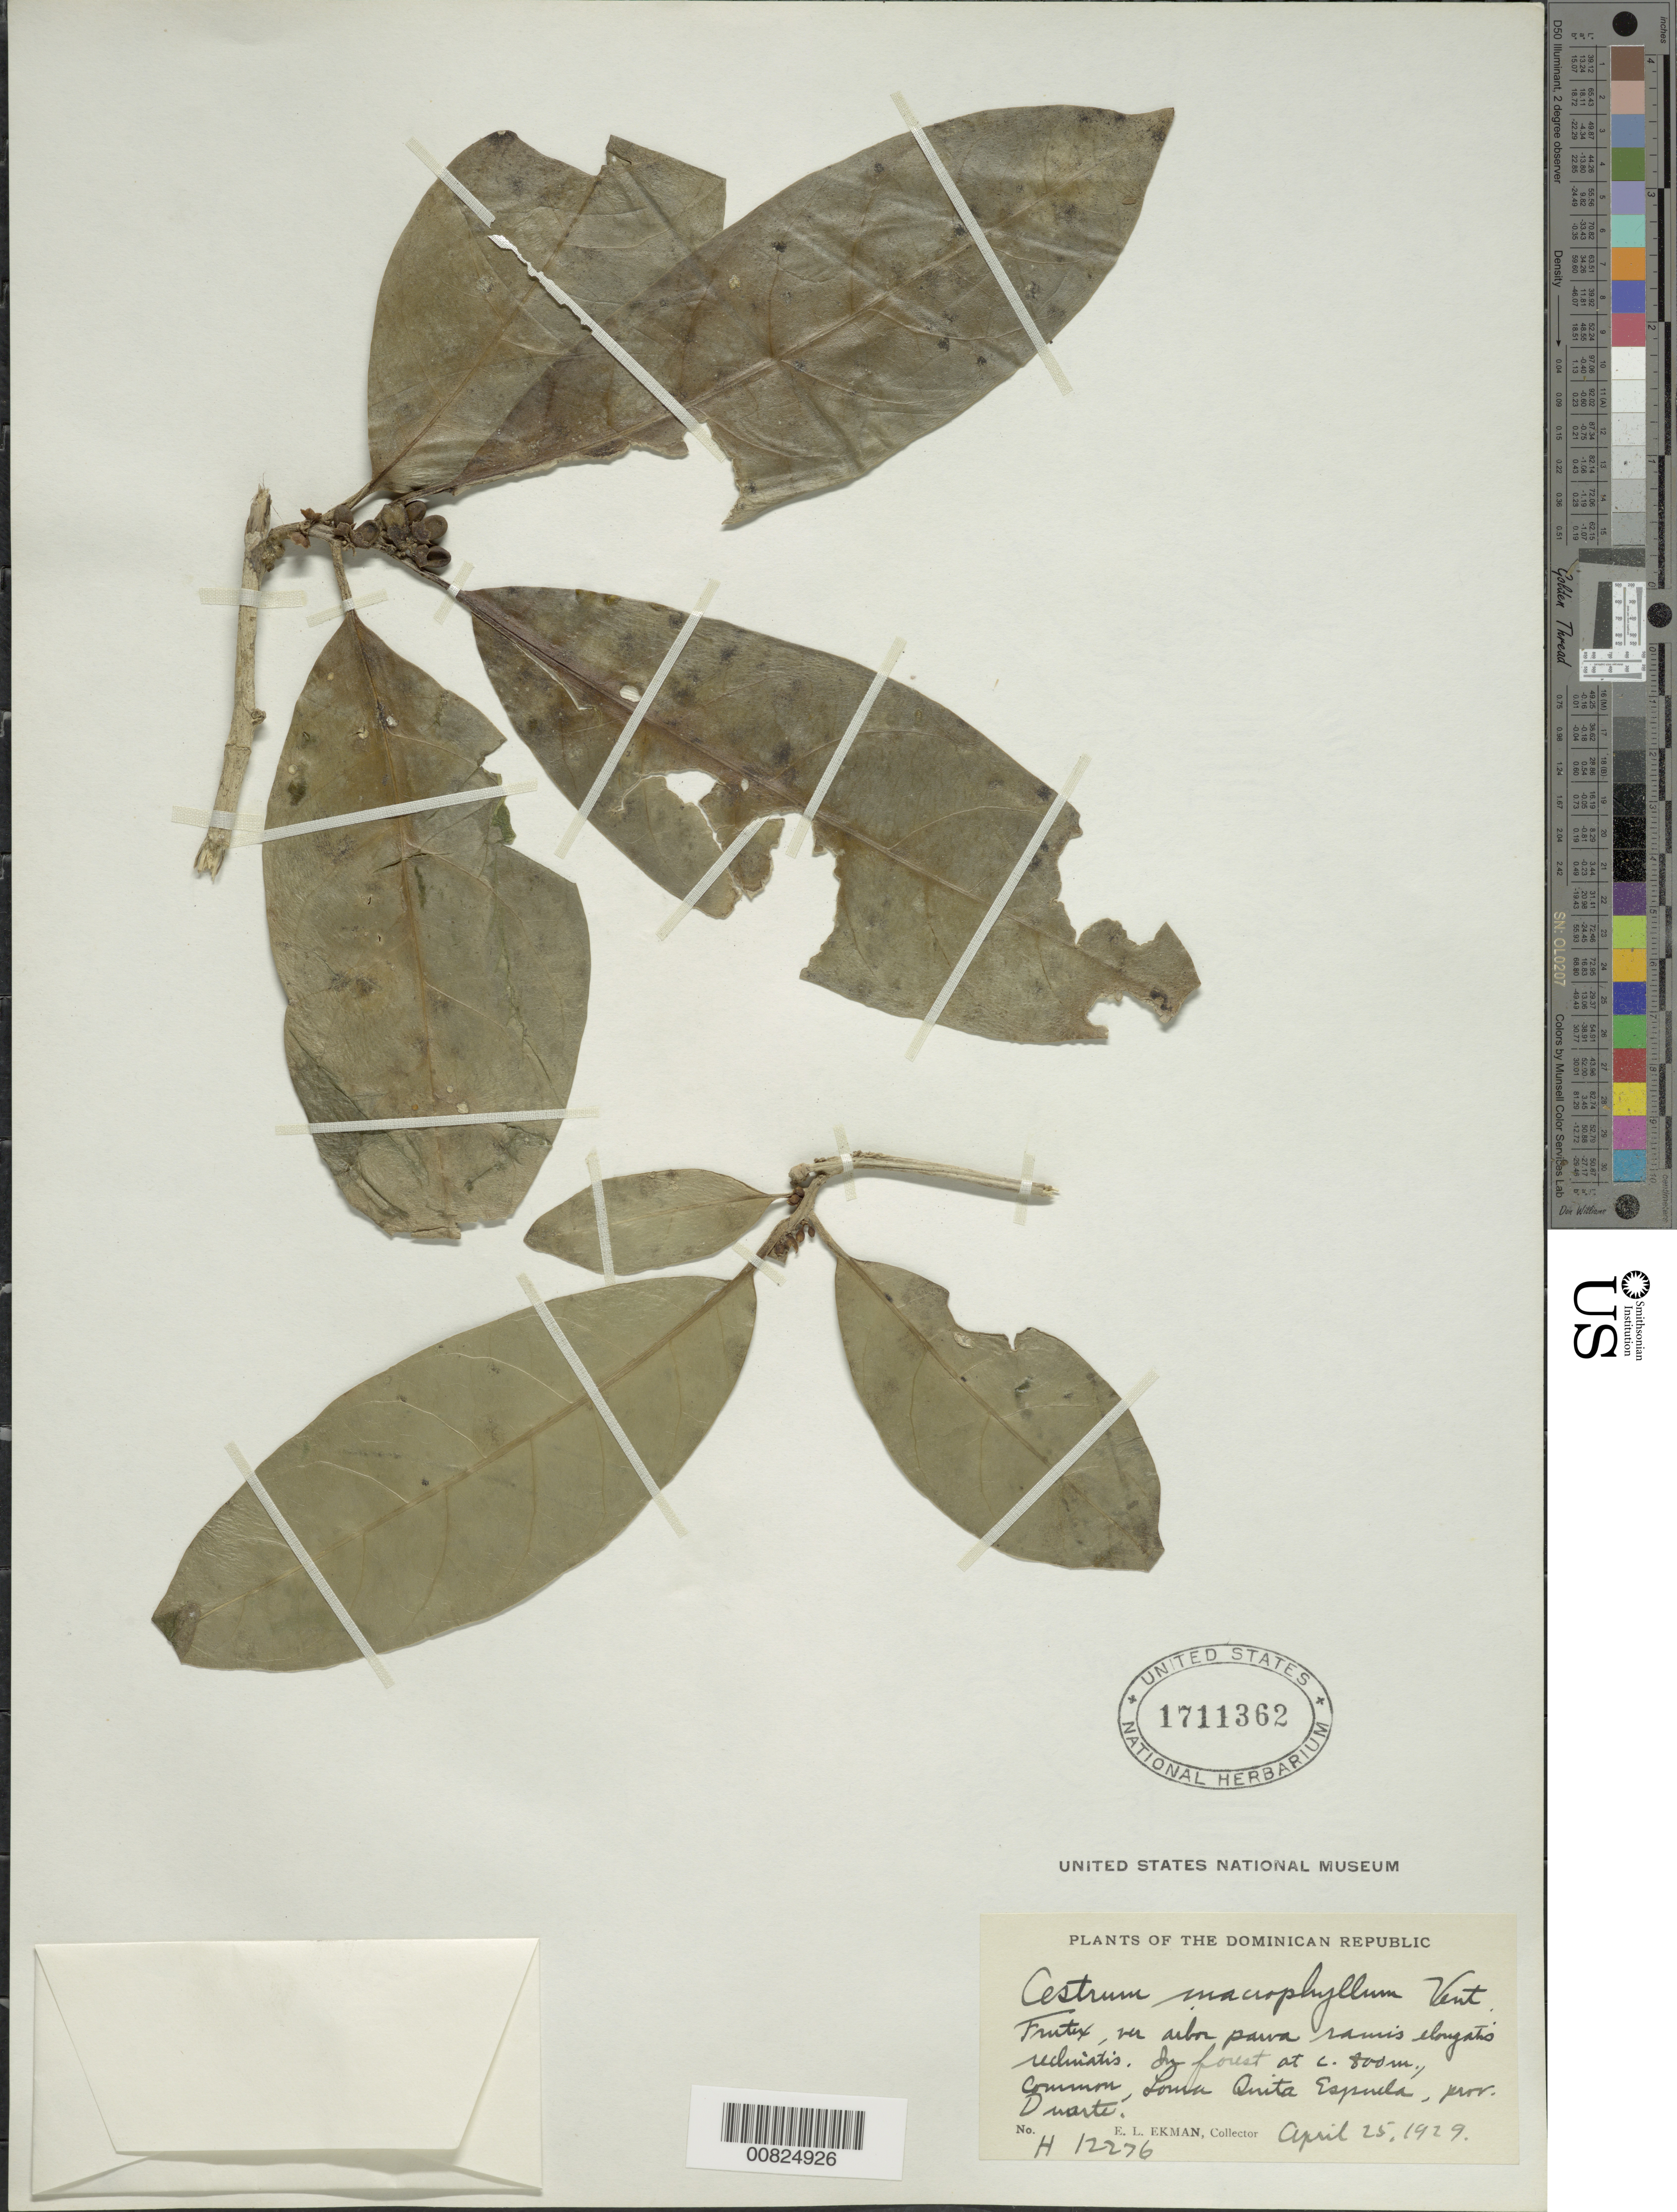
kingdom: Plantae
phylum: Tracheophyta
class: Magnoliopsida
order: Solanales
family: Solanaceae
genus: Cestrum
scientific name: Cestrum macrophyllum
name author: Vent.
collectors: E. L. Ekman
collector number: H 12276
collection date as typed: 25 Apr 1929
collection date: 1929-04-25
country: Dominican Republic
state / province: Duarte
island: Hispaniola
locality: Loma Quita Espuela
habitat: Dry forest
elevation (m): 800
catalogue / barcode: US 1711362